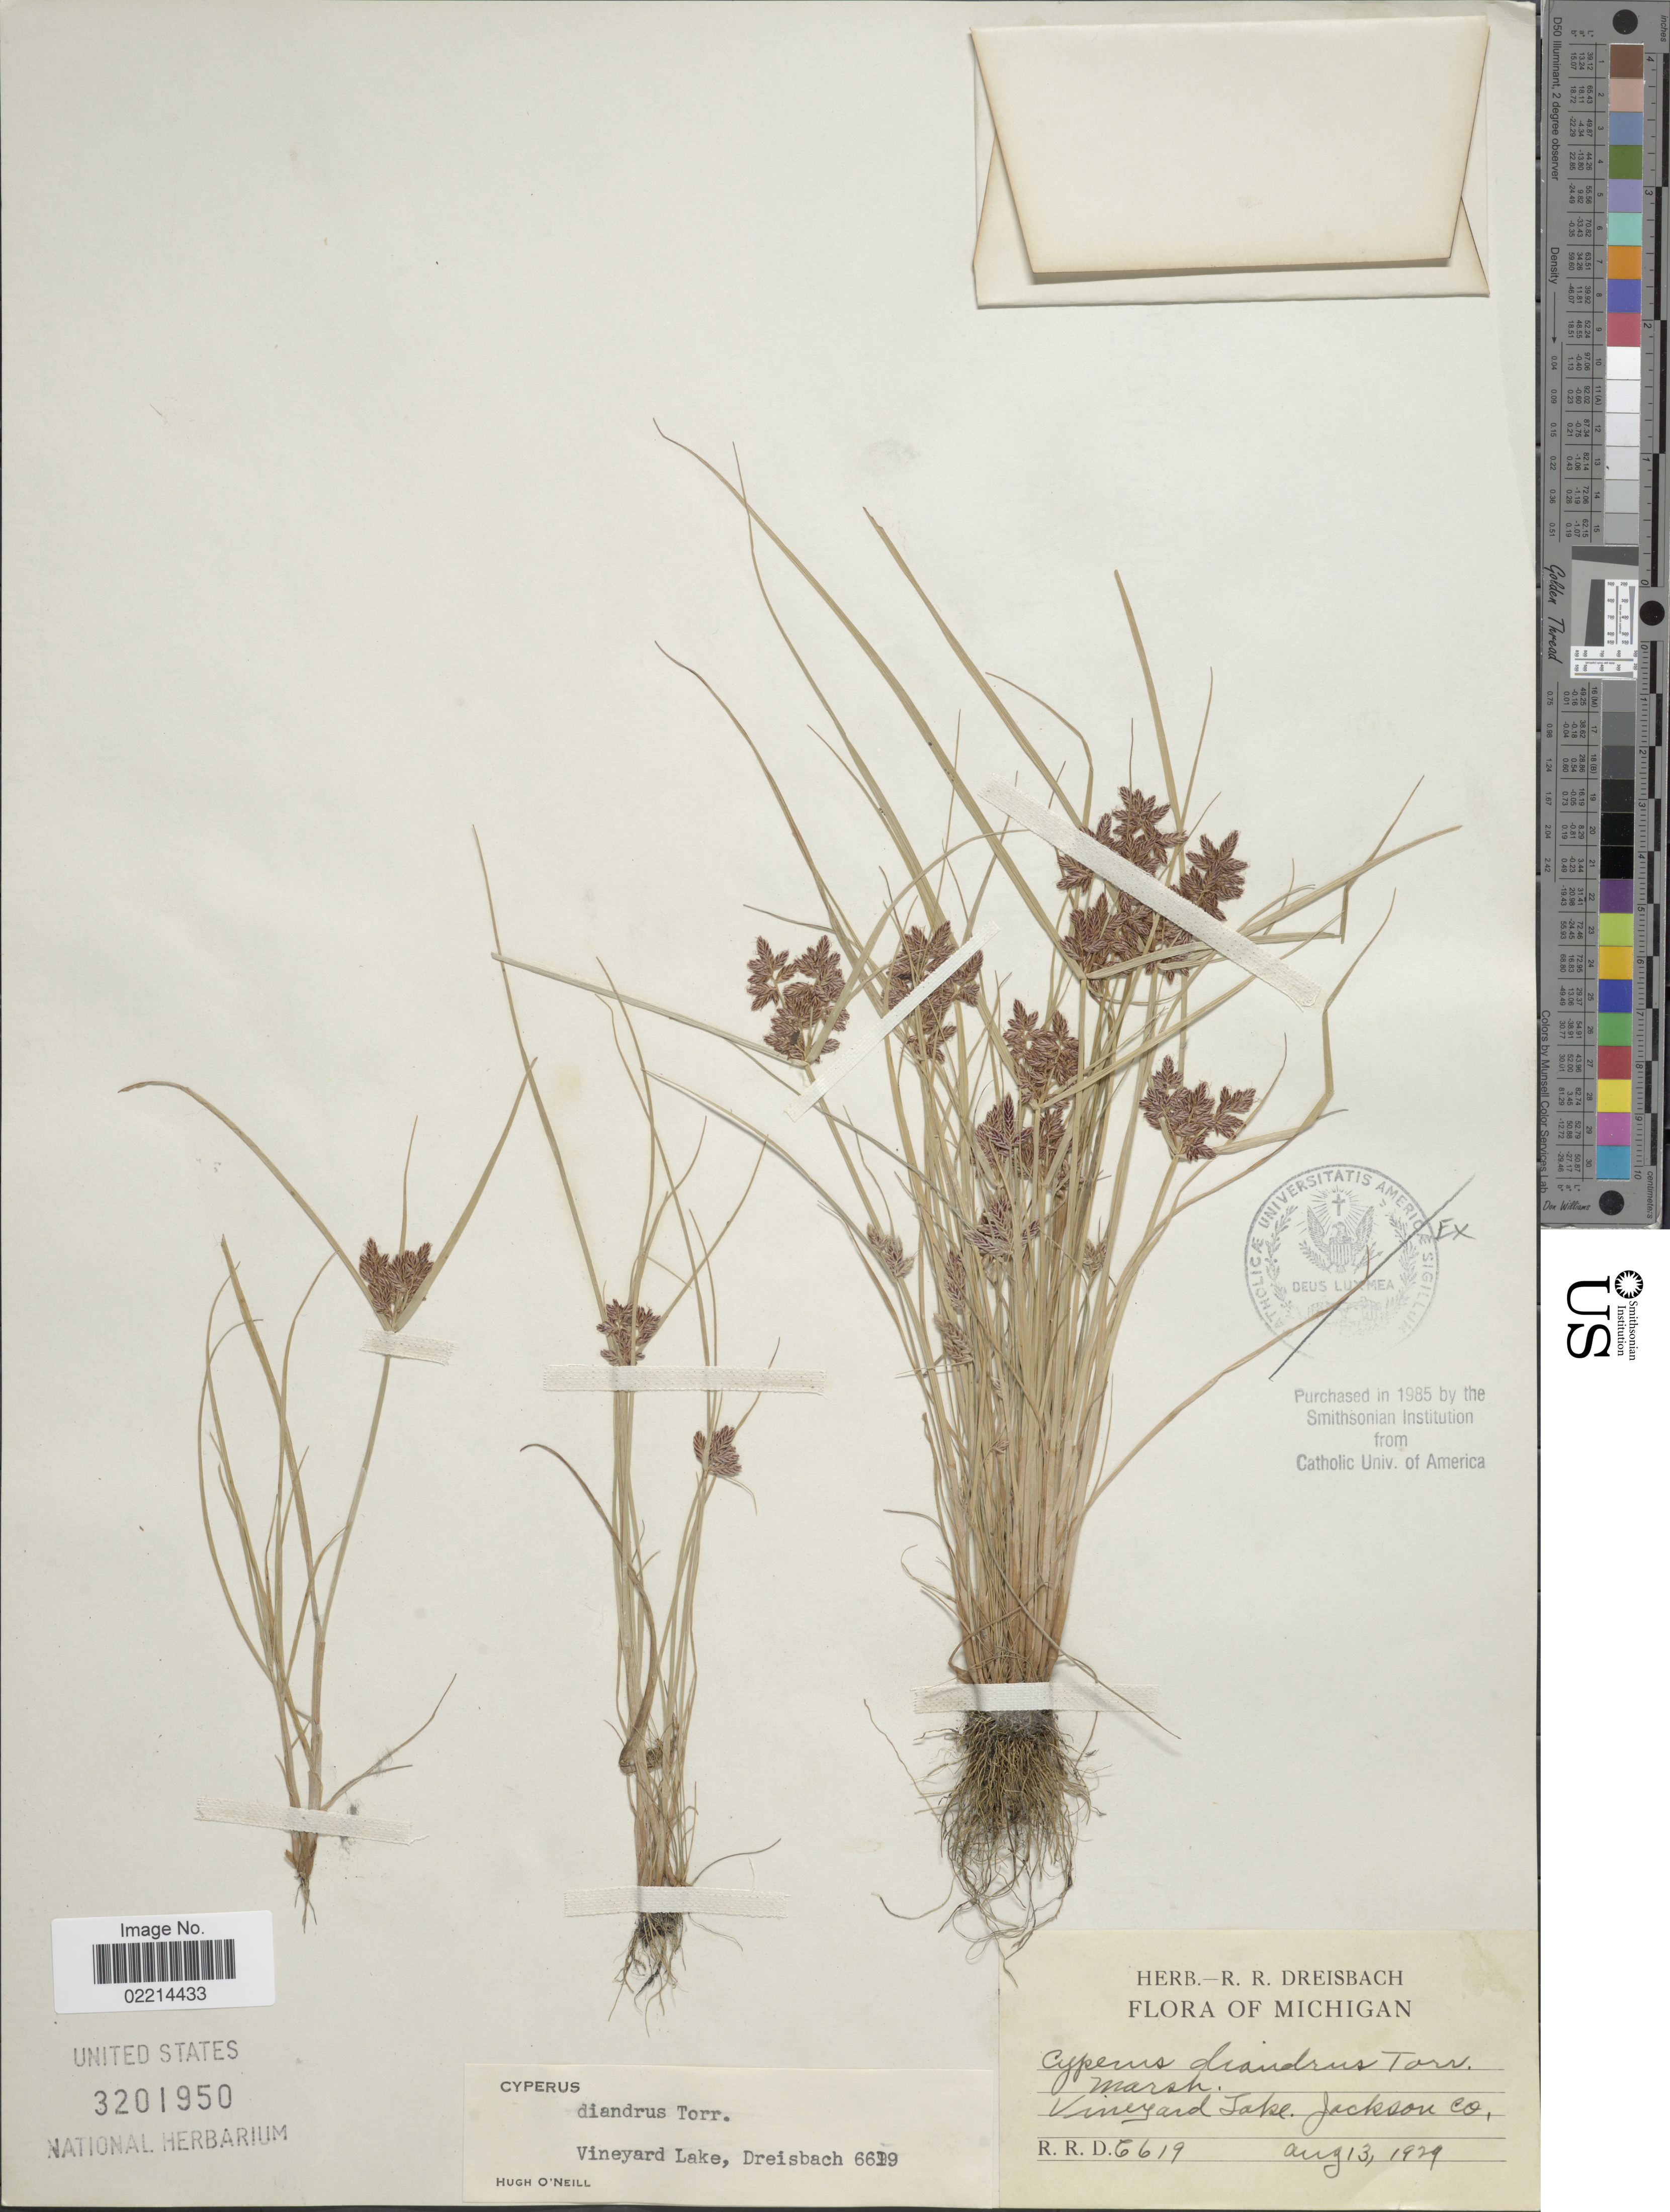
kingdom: Plantae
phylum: Tracheophyta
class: Liliopsida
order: Poales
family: Cyperaceae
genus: Cyperus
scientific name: Cyperus diandrus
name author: Torr.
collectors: R. Dreisbach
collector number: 6619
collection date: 1929-08-13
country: United States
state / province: Michigan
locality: Vineyard Lake, Jackson Co.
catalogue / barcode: US 3201950